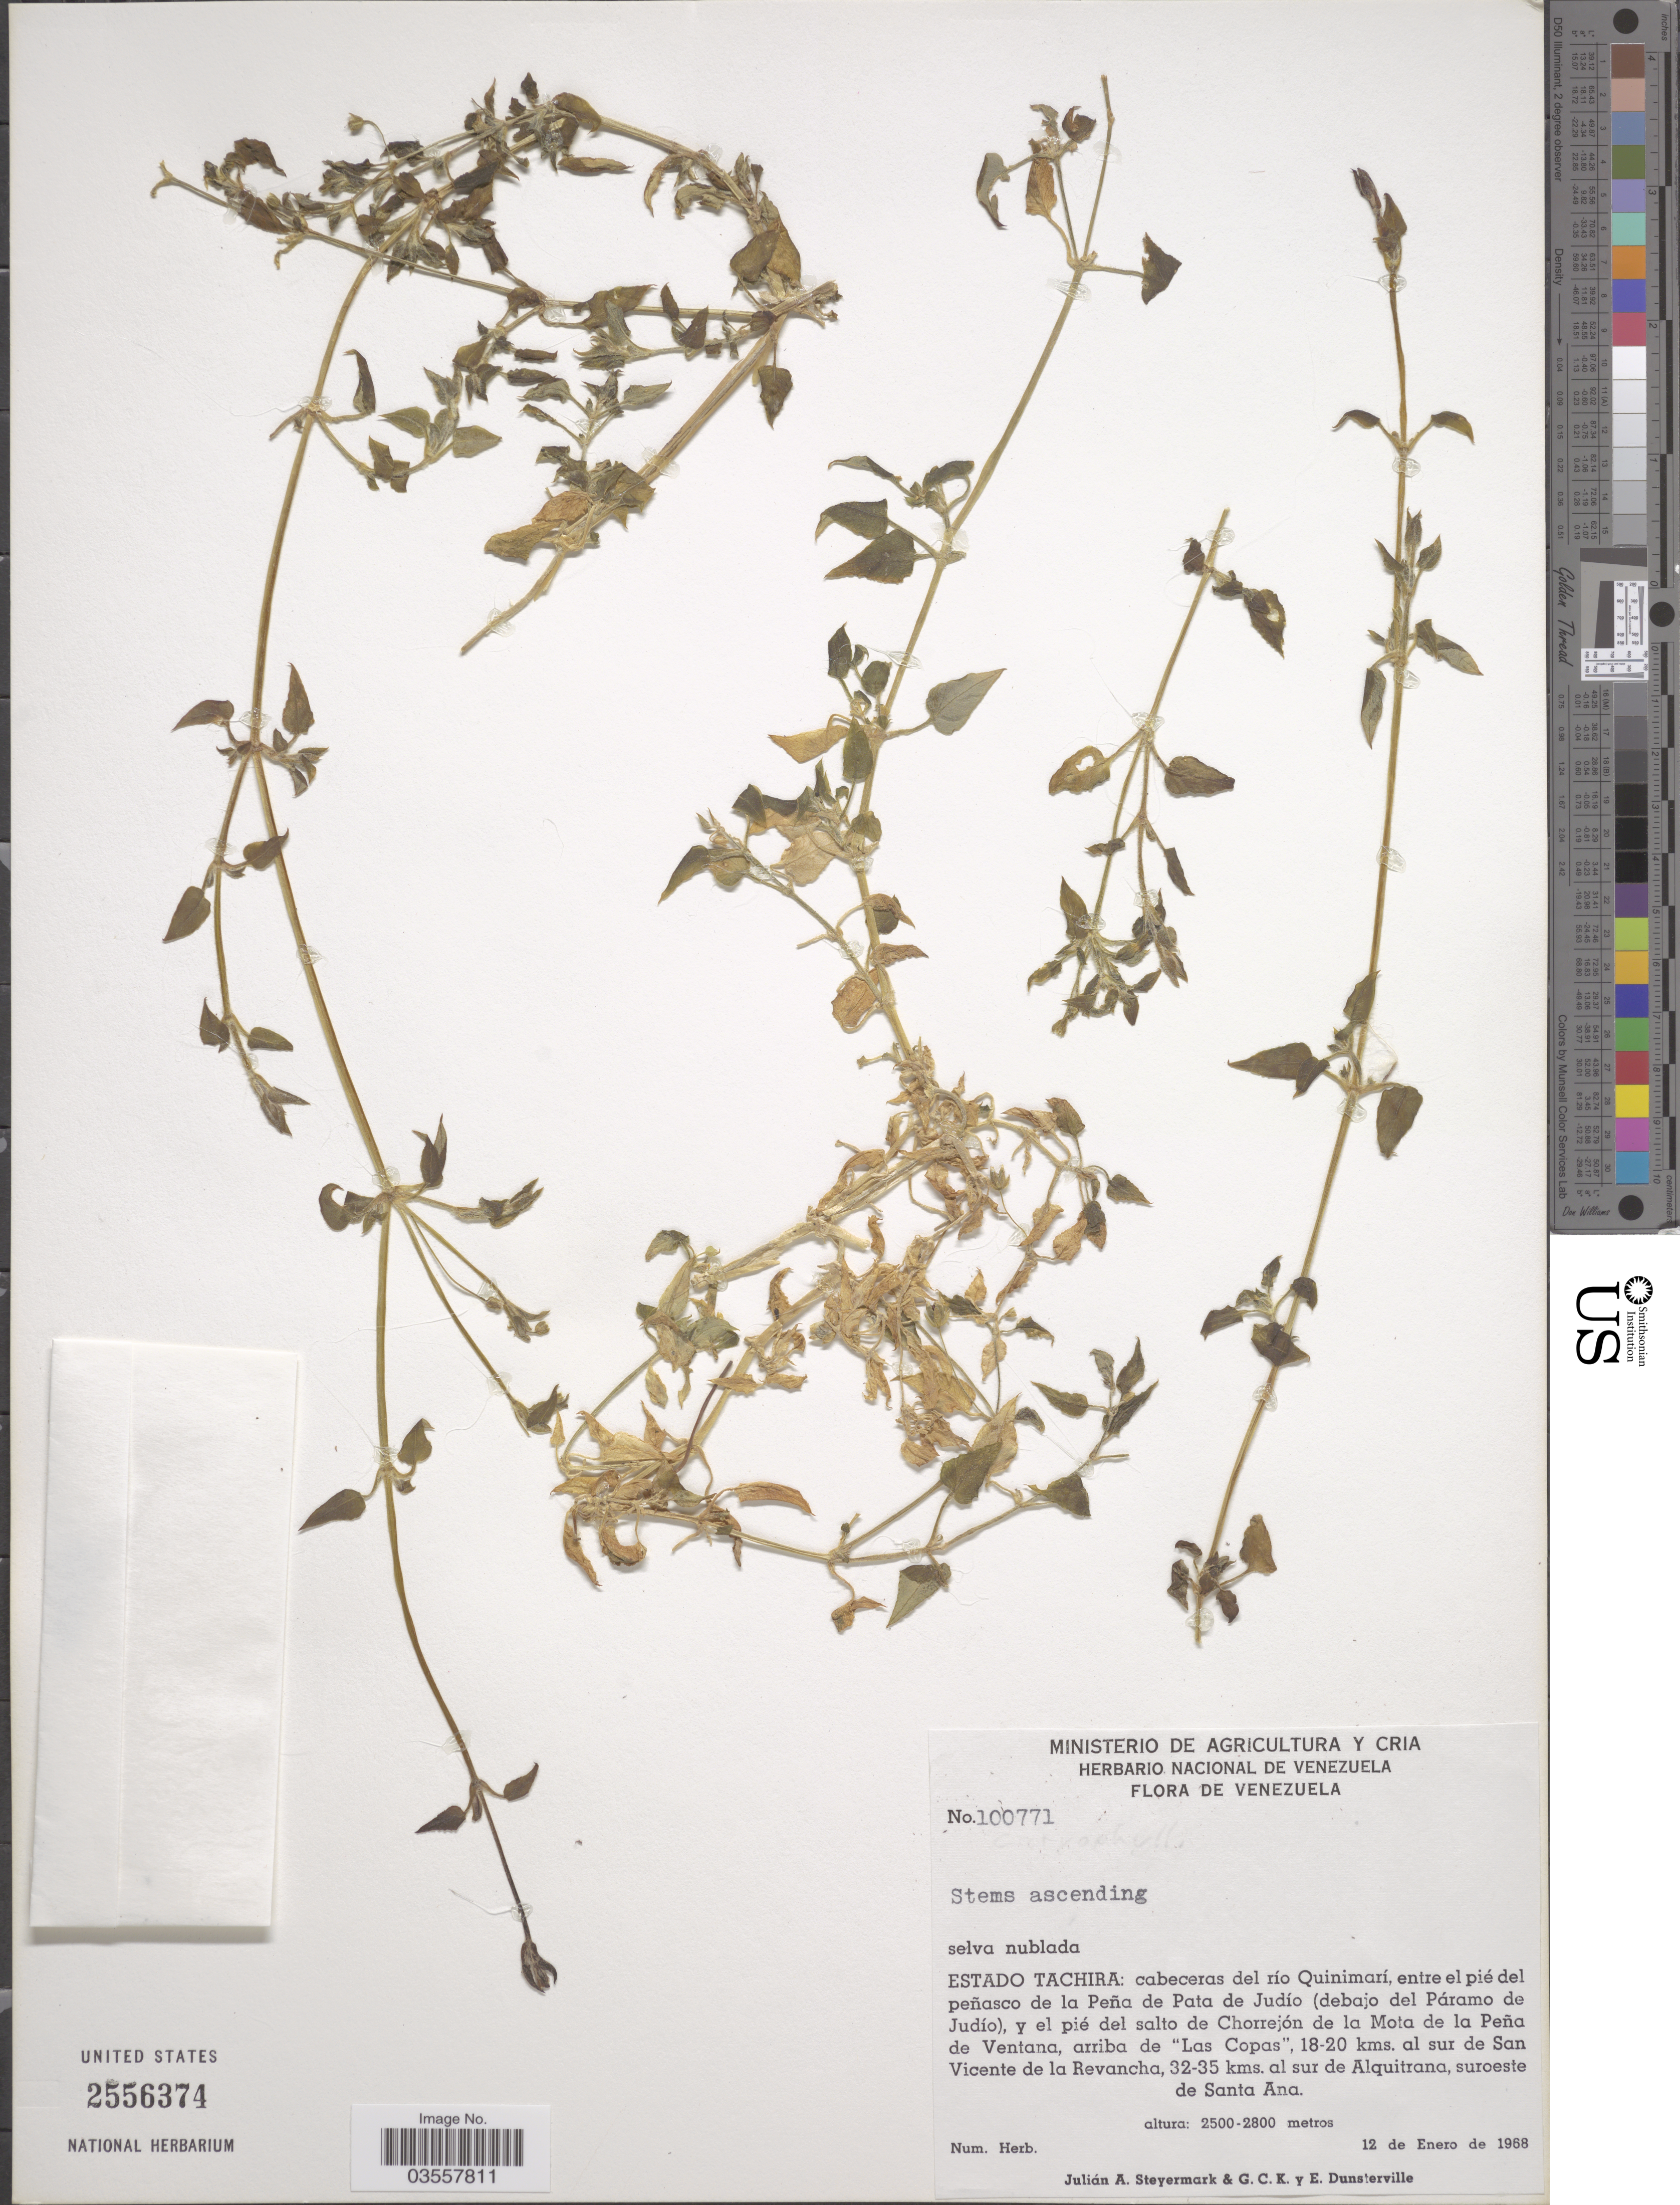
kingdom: Plantae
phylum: Tracheophyta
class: Magnoliopsida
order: Caryophyllales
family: Caryophyllaceae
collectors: J. Steyermark, G. C. K. Dunsterville & E. Dunsterville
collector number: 100771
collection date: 1968-01-12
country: Venezuela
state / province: Tachira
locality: Cabeceras del río Quinimarí, entre el pié del peñasco de la Peña de Pata de Judío (debajo del Páramo de Judío), y el pié del salto de Chorrejón de la Mota de la Peña de Ventana, arriba de "Las Copas", 18-20 kms. al sur de San Vicente de la Revancha, 32-35 kms. al sur de Alquitrana, suroeste de Santa Ana.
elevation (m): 2500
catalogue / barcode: US 2556374